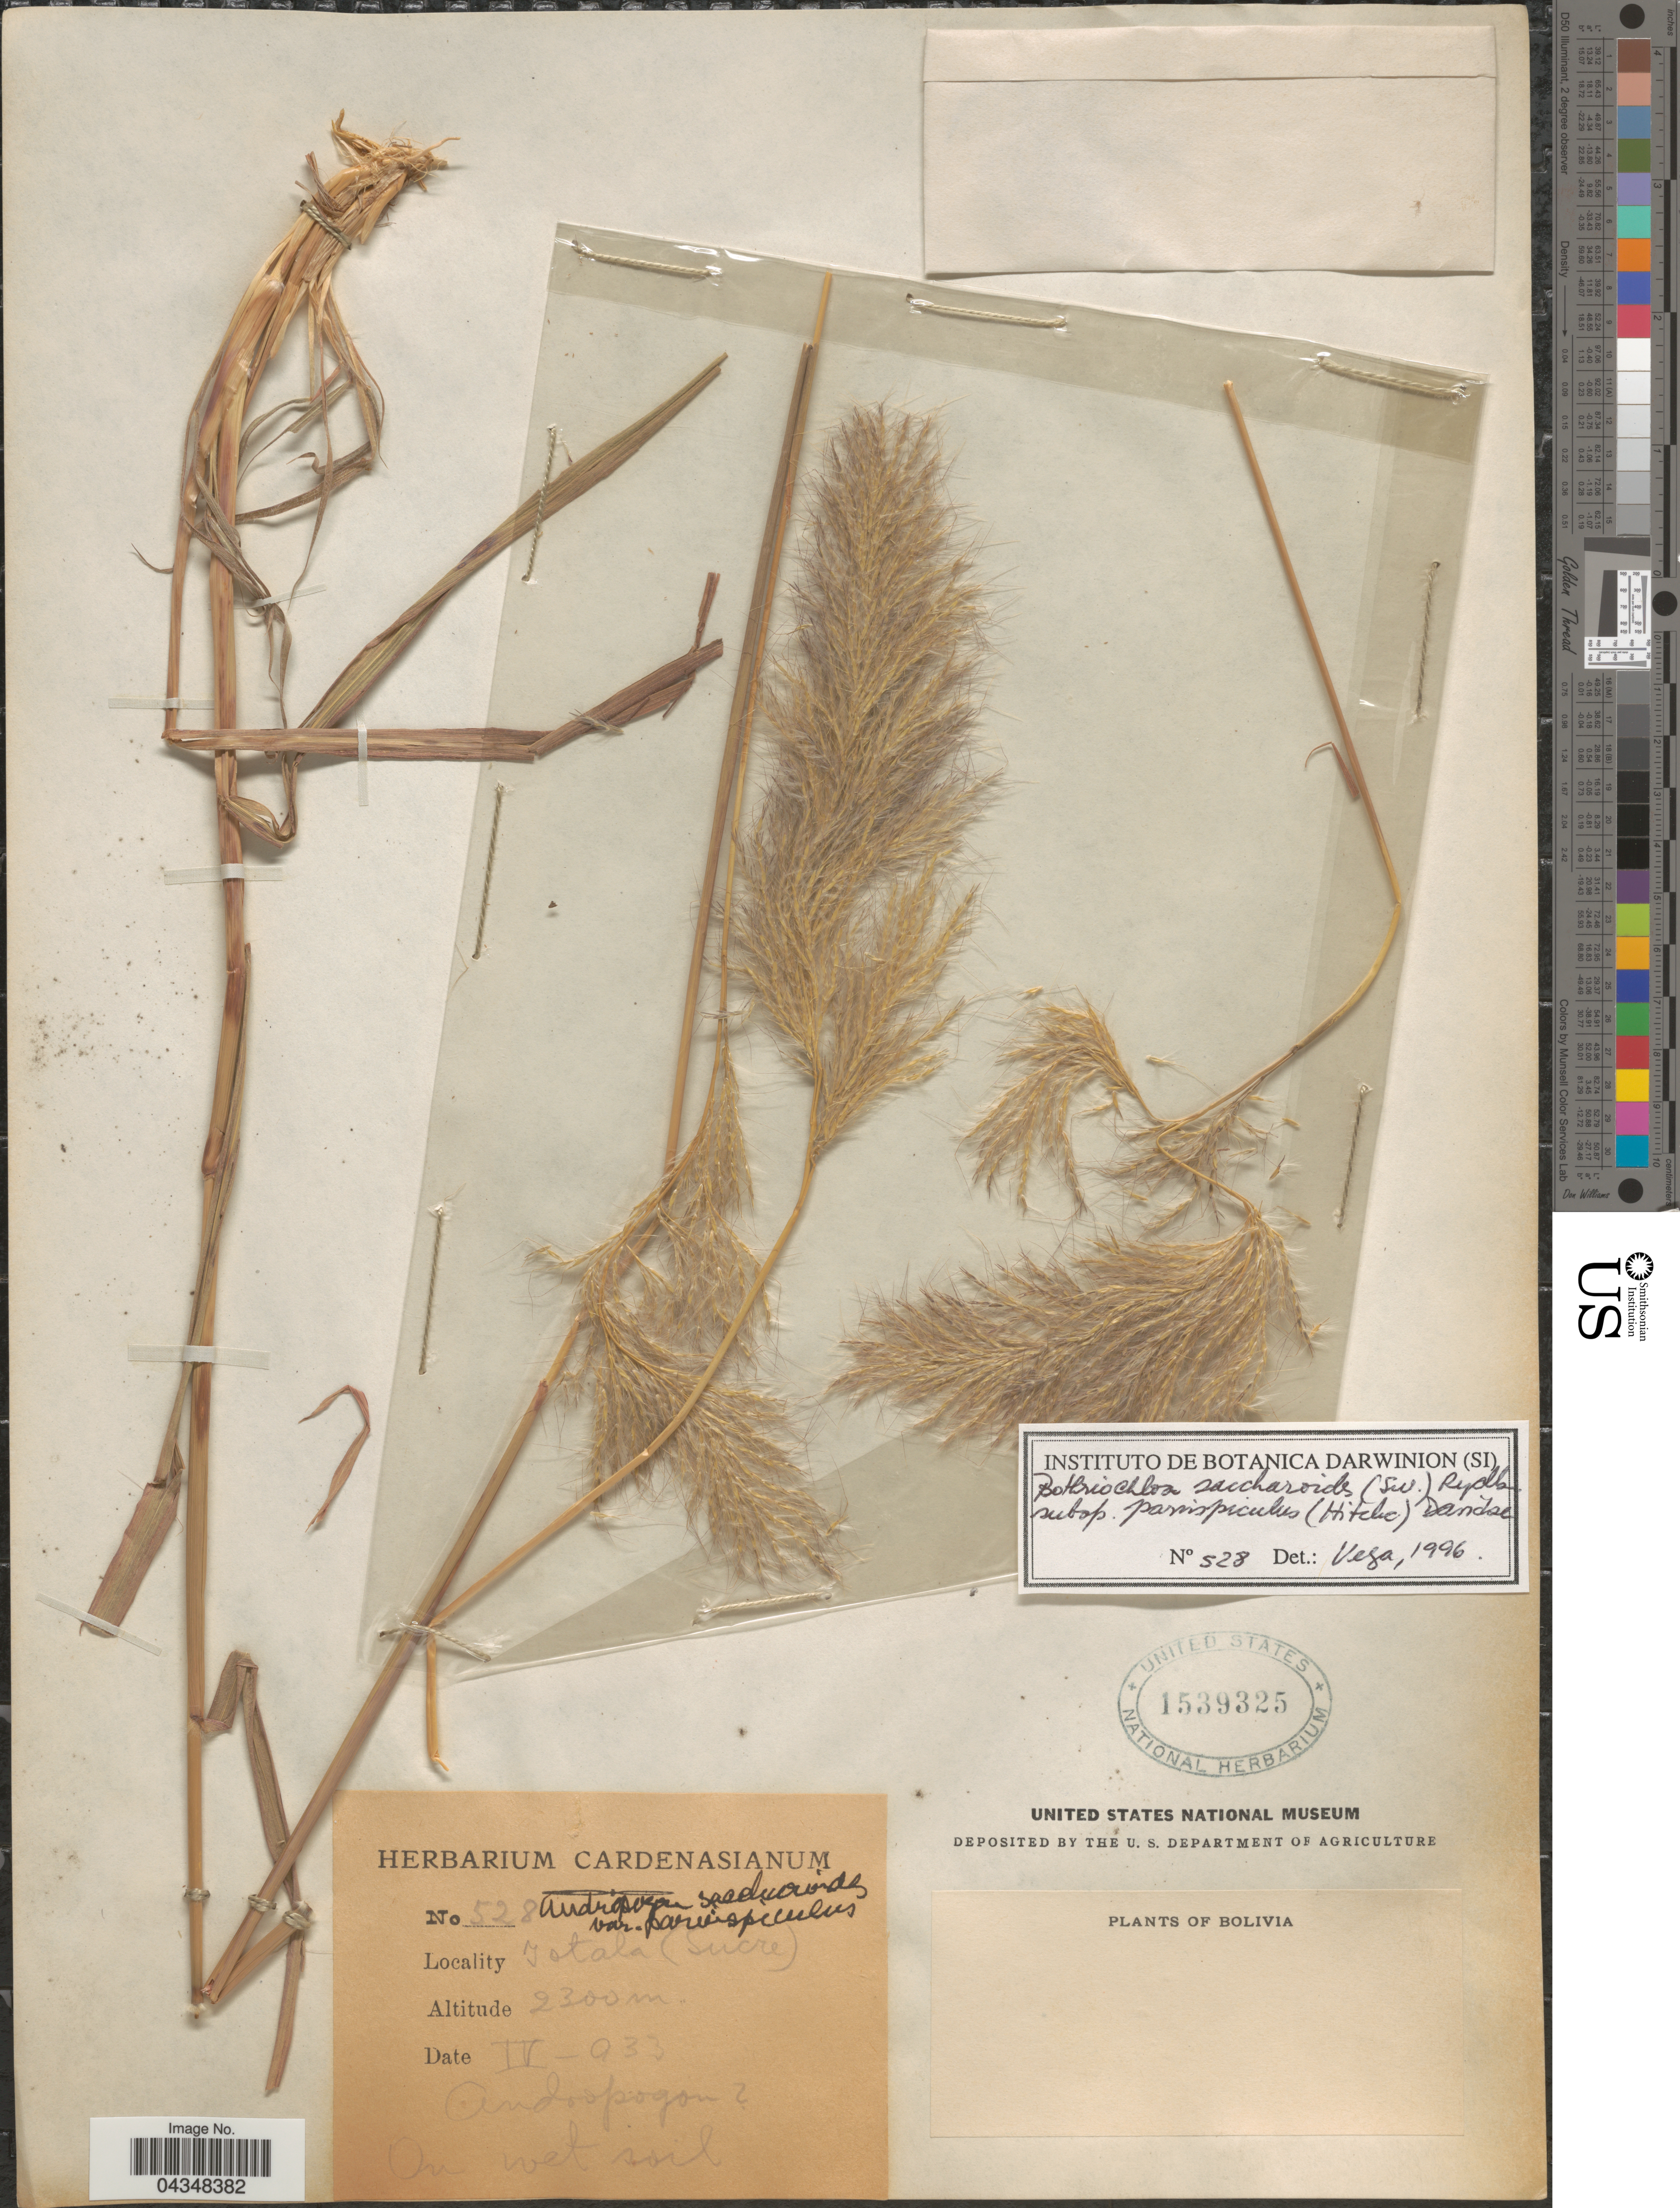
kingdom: Plantae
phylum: Tracheophyta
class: Liliopsida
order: Poales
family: Poaceae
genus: Bothriochloa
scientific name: Bothriochloa saccharoides var. parvispicula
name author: (Hitchc.) Tovar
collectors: ex herb. Cardenasianum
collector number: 528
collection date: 1933-04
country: Bolivia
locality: Totora (Sucre).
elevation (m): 2300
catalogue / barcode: US 1539325